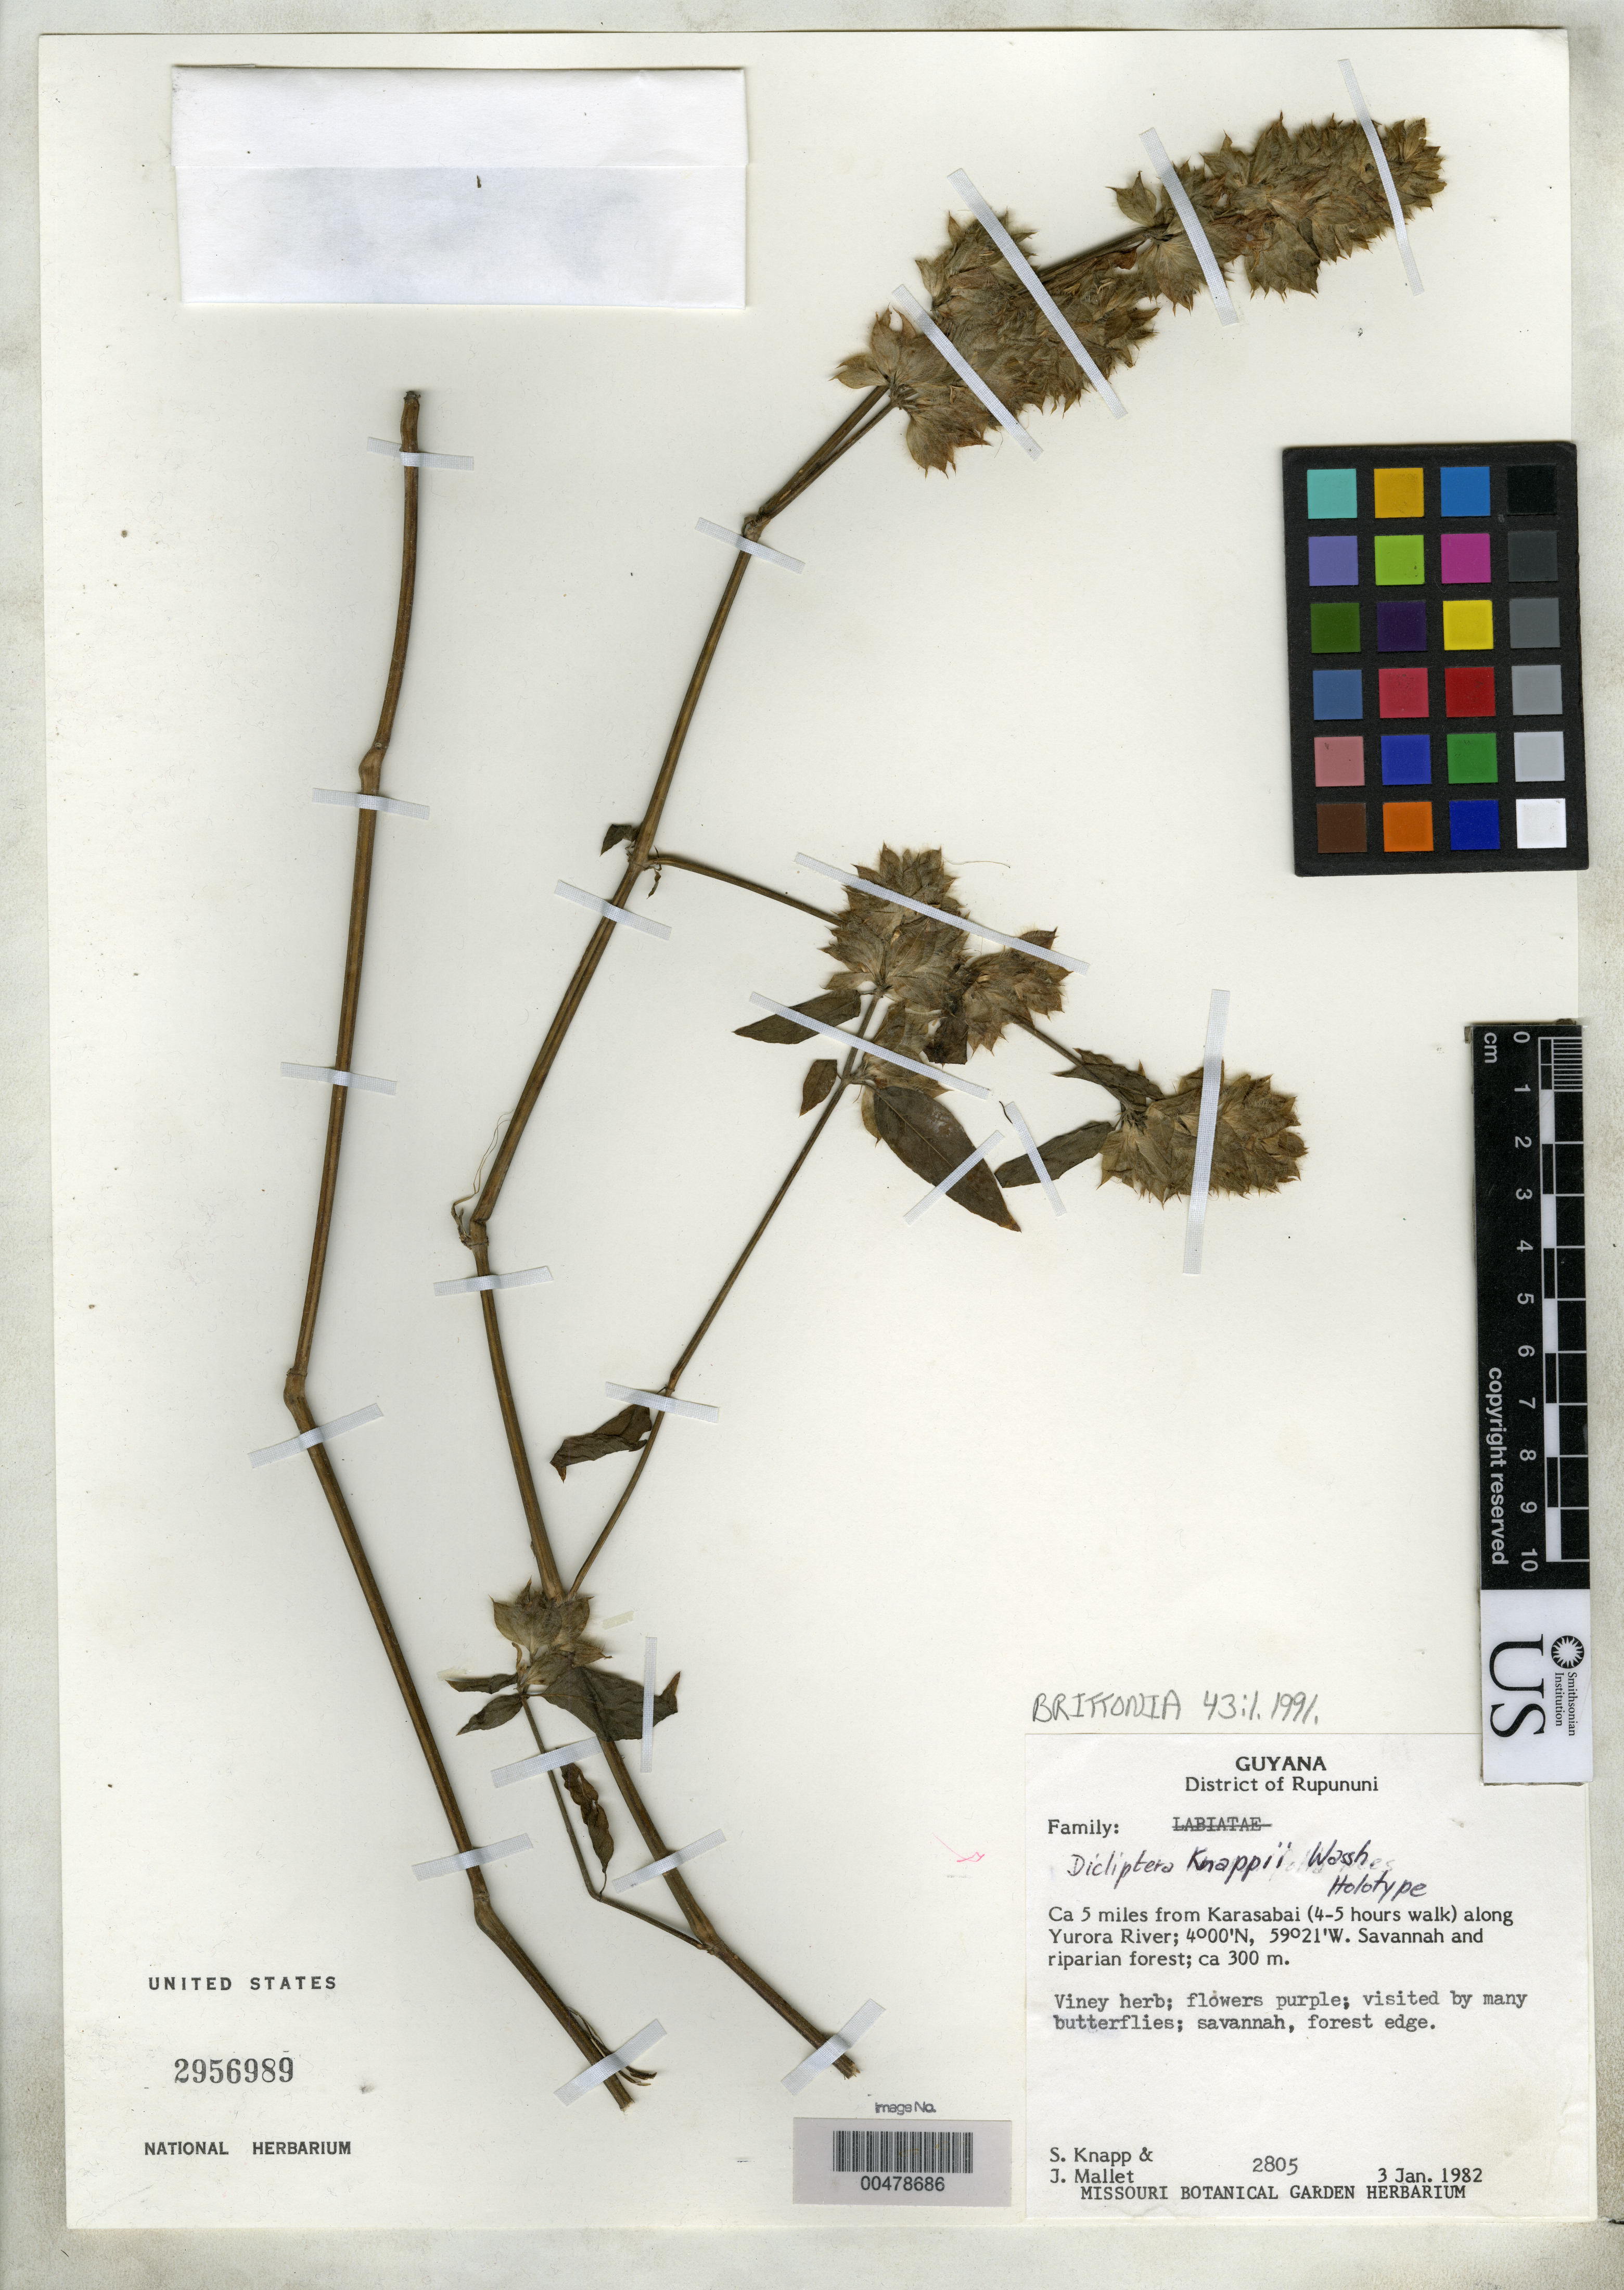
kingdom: Plantae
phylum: Tracheophyta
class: Magnoliopsida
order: Lamiales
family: Acanthaceae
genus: Dicliptera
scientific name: Dicliptera knappii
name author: Wassh.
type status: Holotype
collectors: S. Knapp & J. Mallet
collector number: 2805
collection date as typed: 03 Jan 1982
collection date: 1982-01-03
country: Guyana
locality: Ca. 5 mi from Karasabai (4-5 hours walk) along Yurora River.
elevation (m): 300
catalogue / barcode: US 2956989